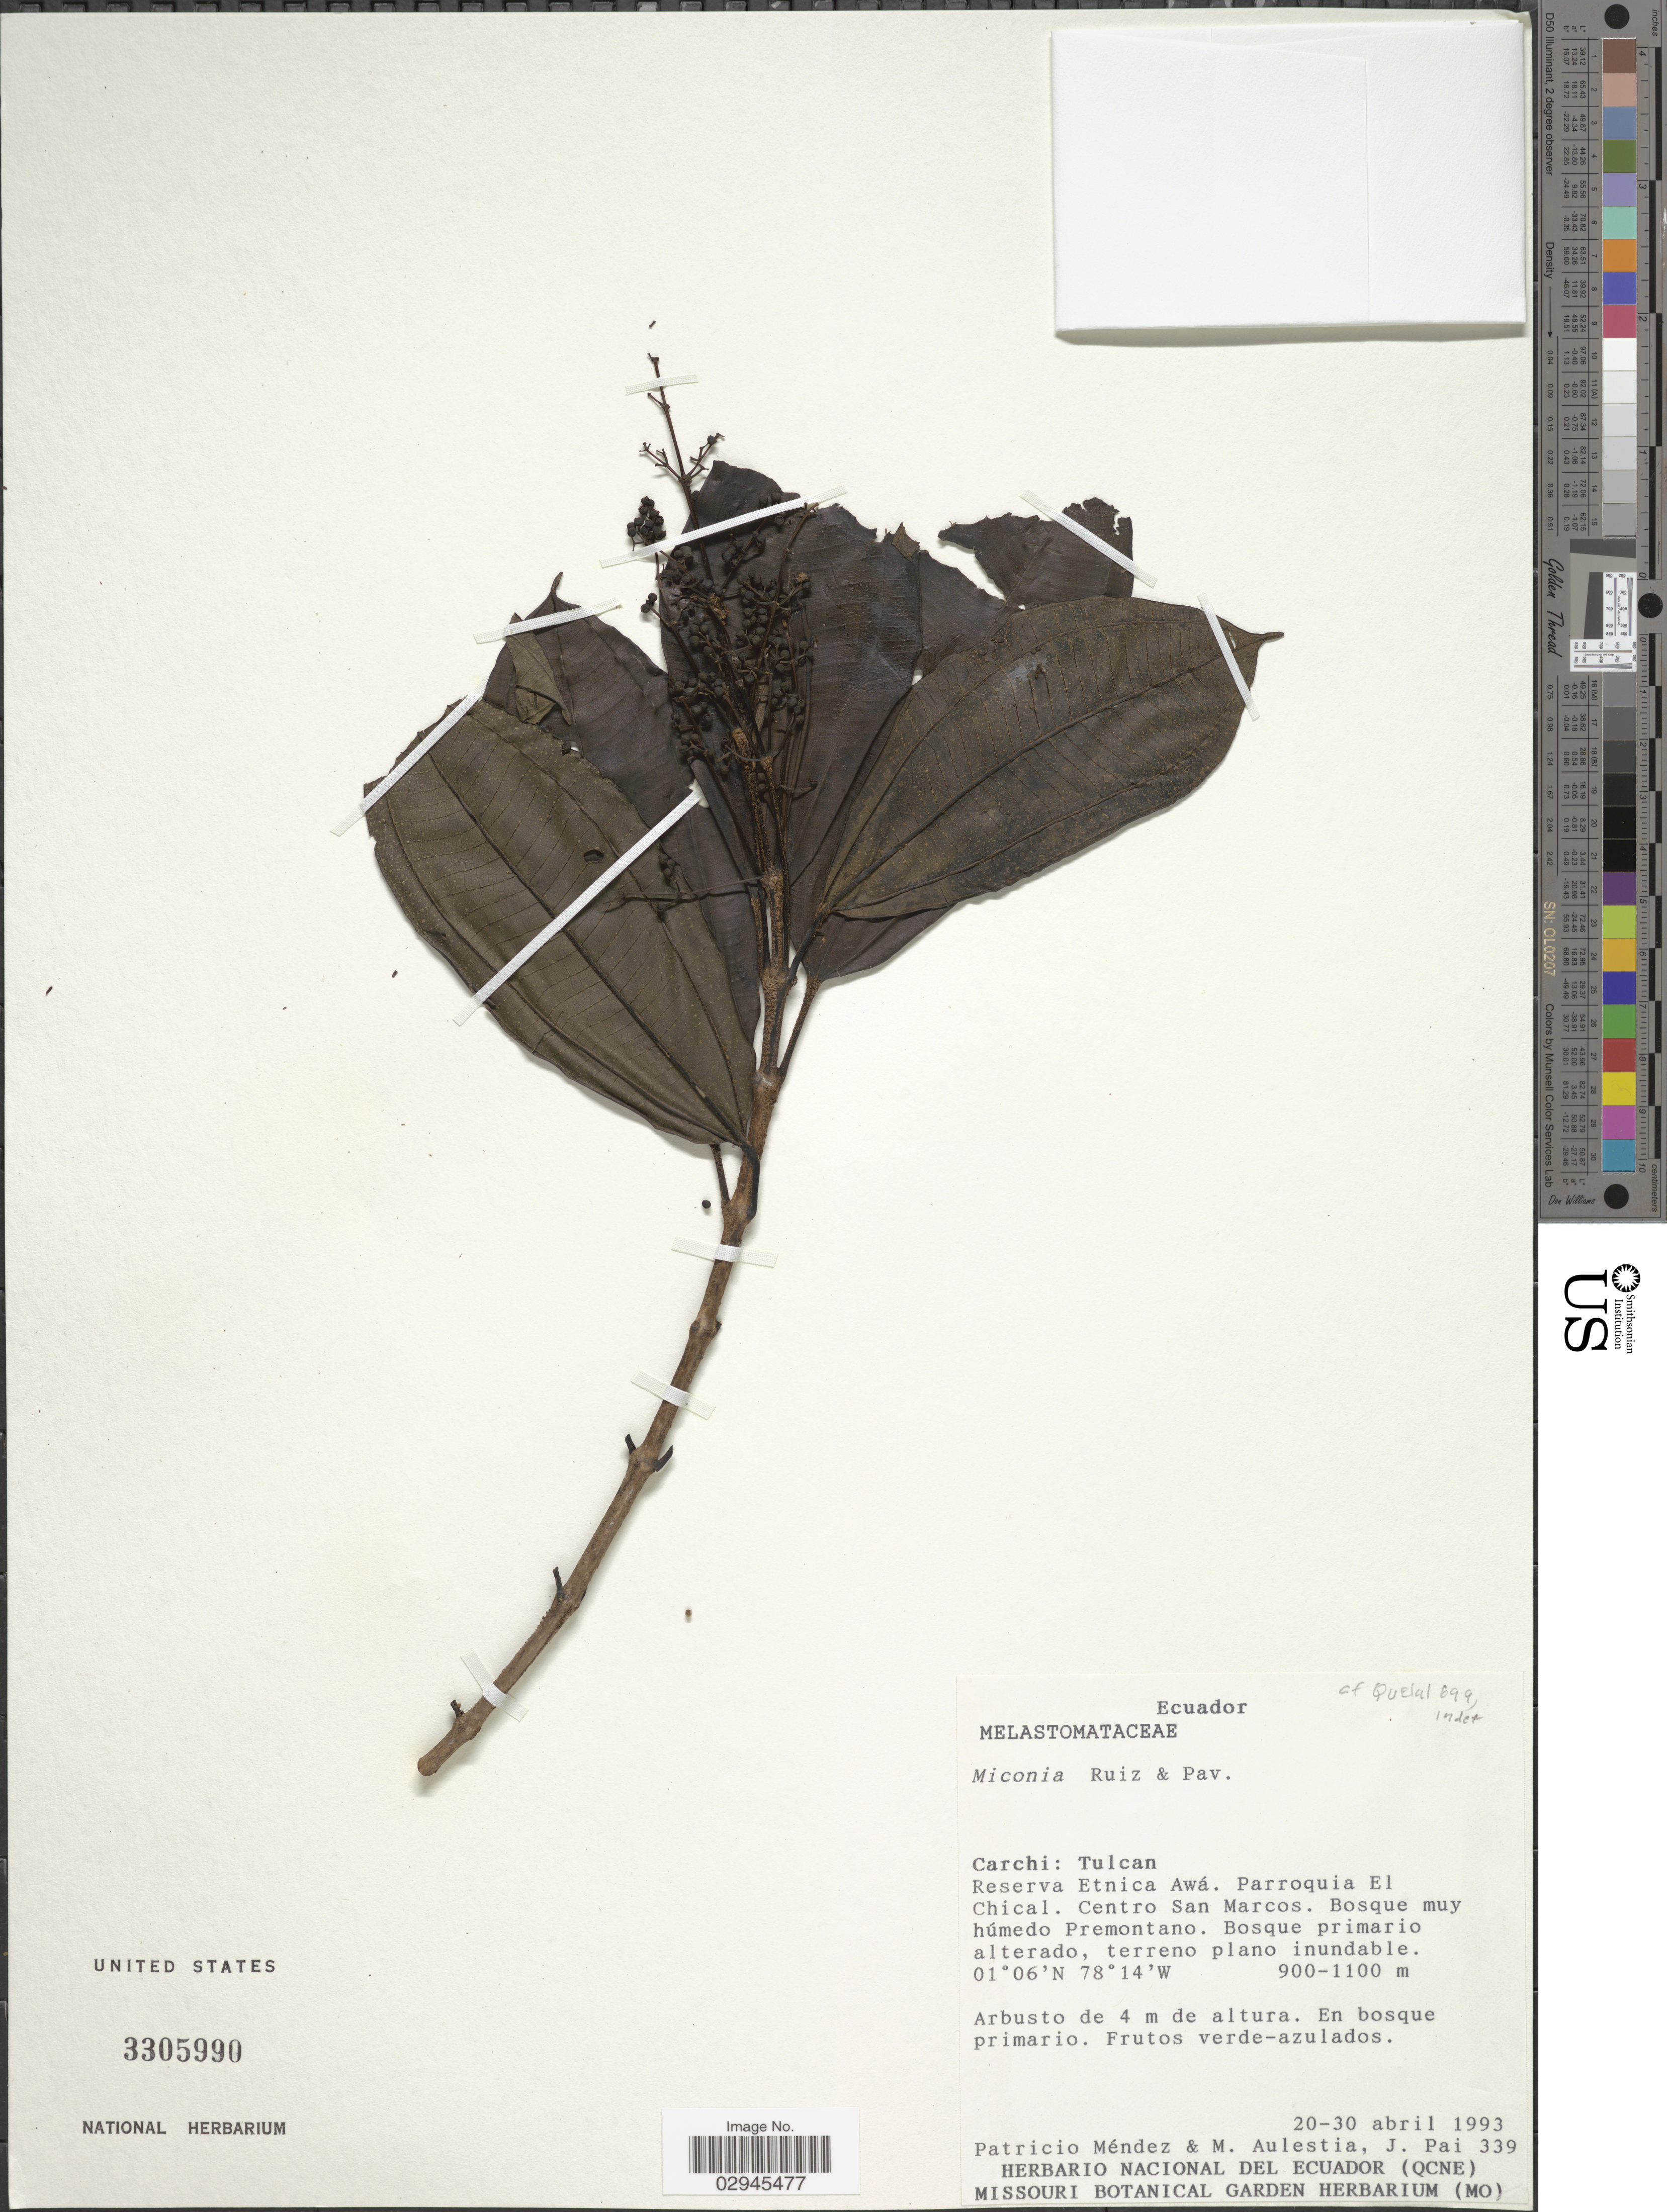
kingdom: Plantae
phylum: Tracheophyta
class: Magnoliopsida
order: Myrtales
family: Melastomataceae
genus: Miconia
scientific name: Miconia sp.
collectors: P. Méndez, M. Aulestia & J. Pai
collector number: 339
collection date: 1993-04-20/1993-04-30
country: Ecuador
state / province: Carchi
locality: Tulcan. Reserva Etnica Awá. Parroquia El Chical. Centro San Marcos. Bosque muy húmedo Premontano.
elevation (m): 900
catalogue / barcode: US 3305990